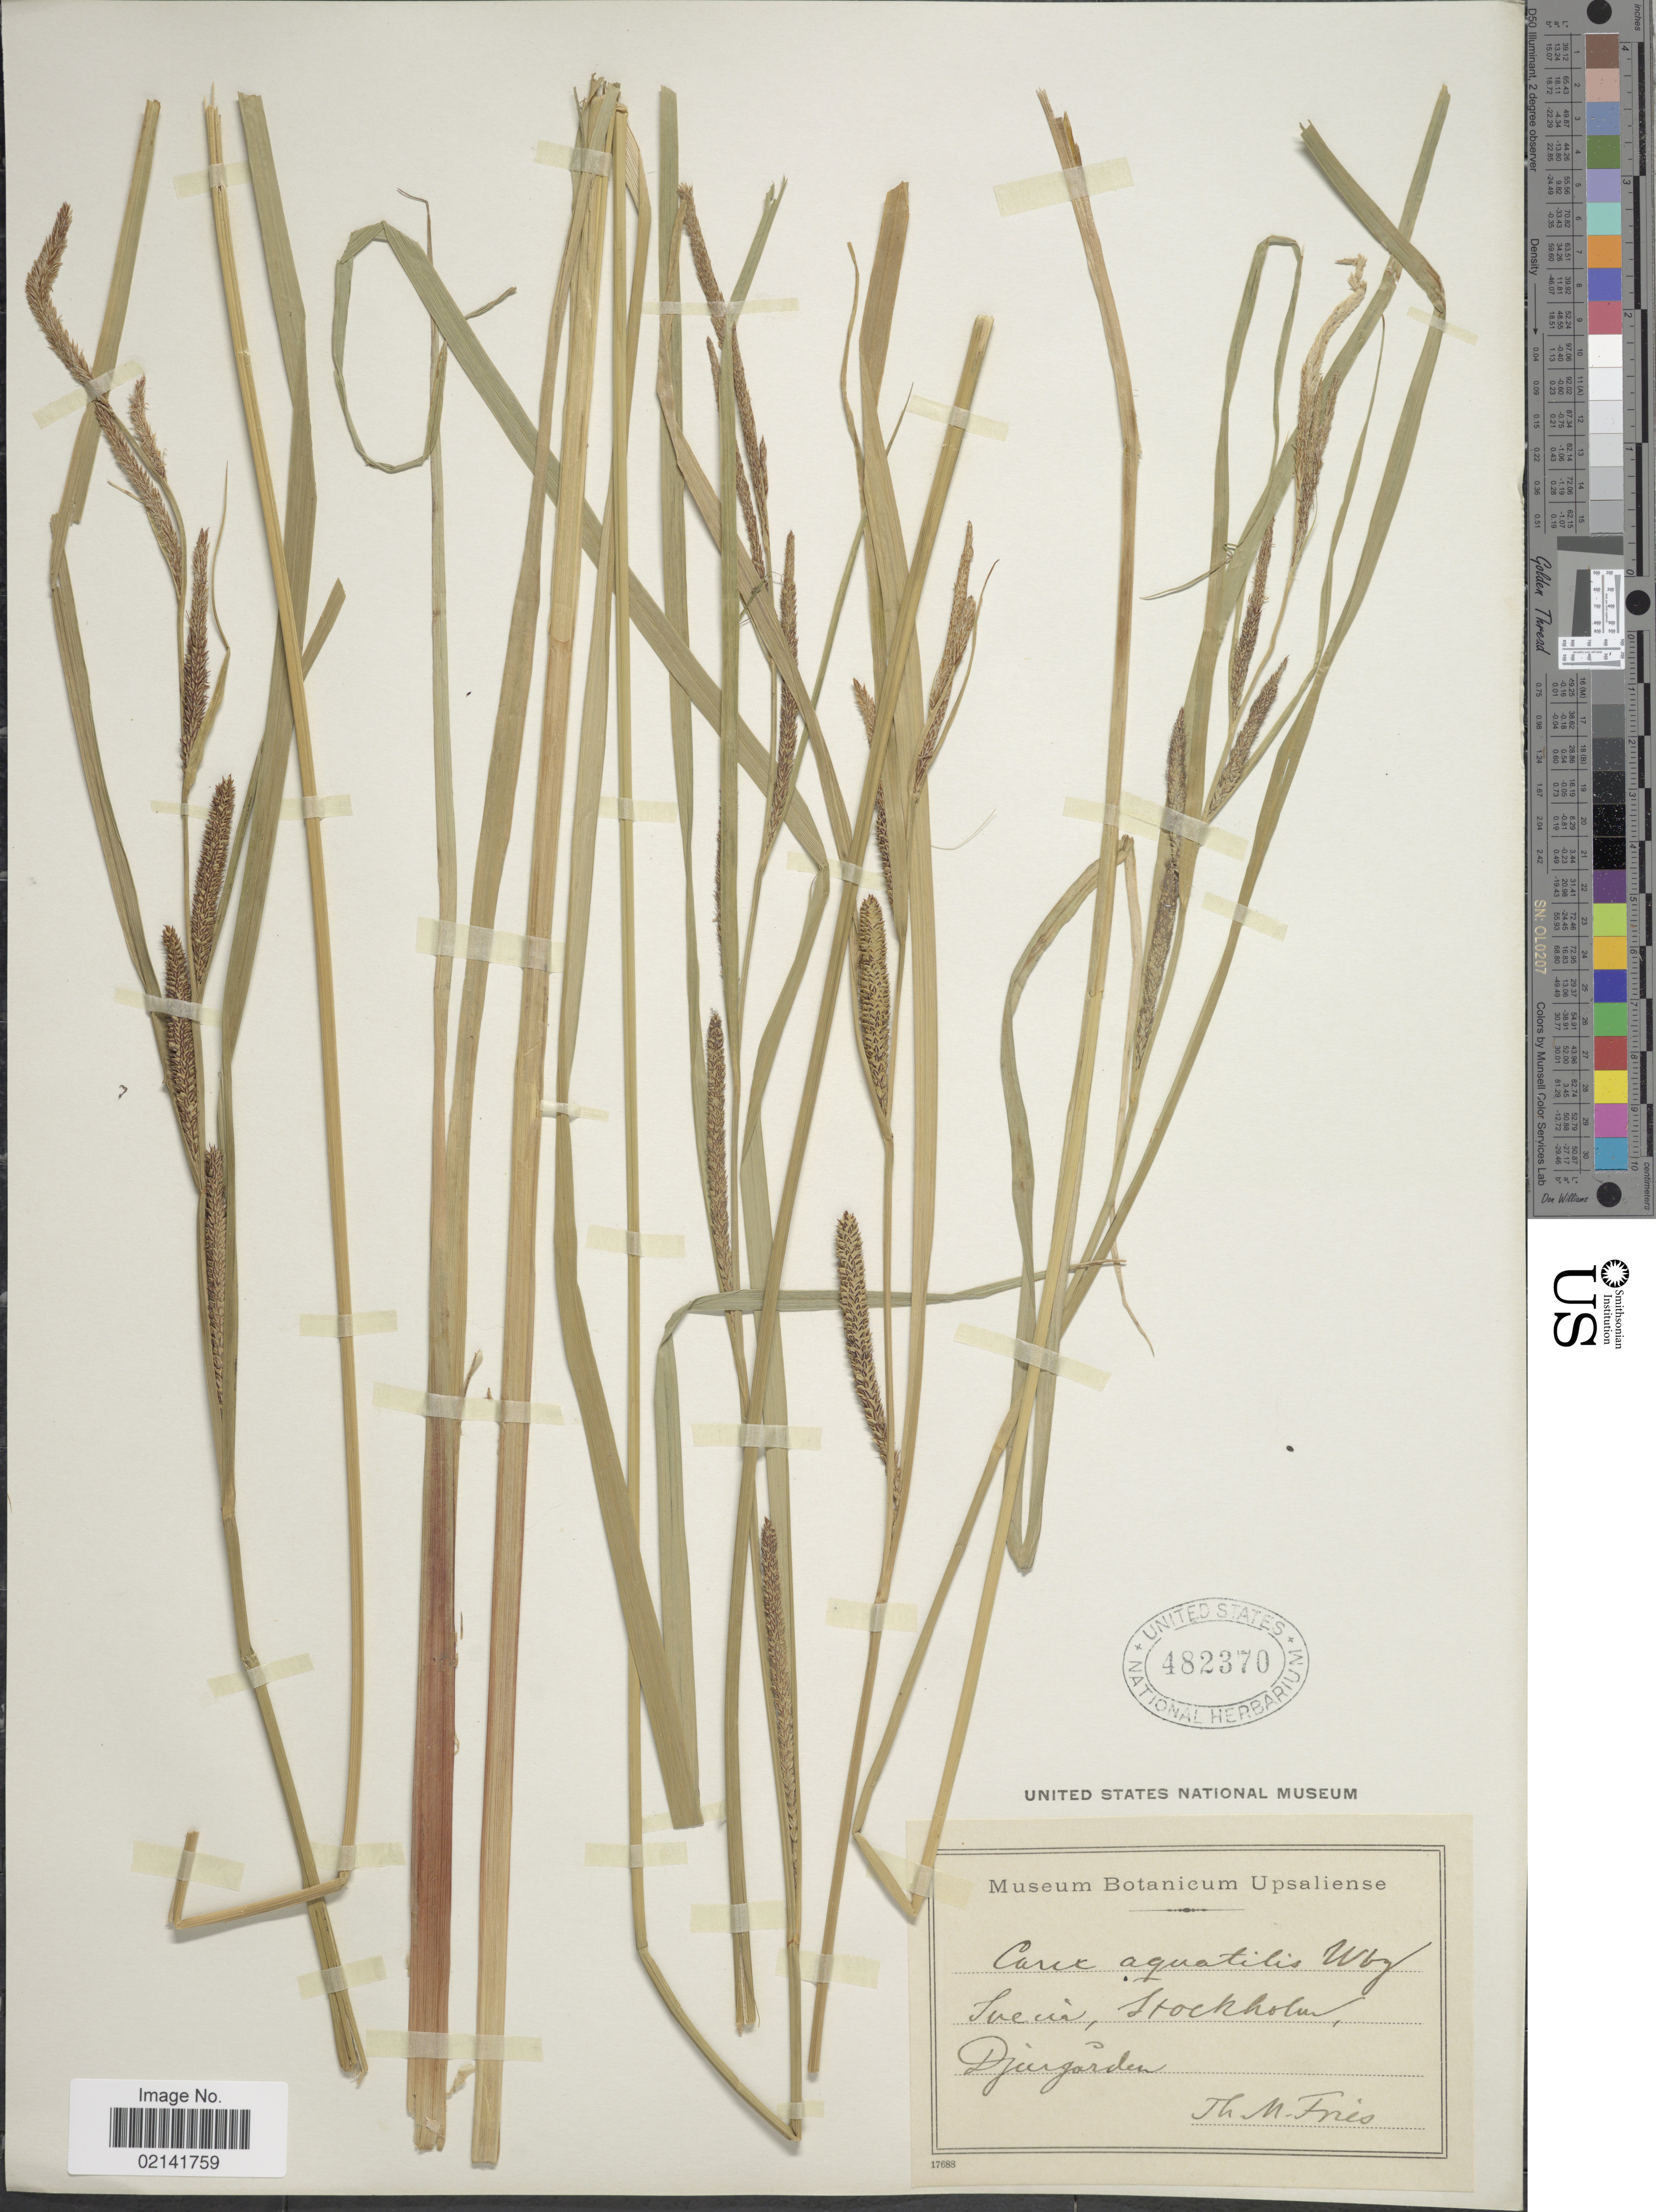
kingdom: Plantae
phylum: Tracheophyta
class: Liliopsida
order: Poales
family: Cyperaceae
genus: Carex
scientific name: Carex aquatilis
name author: Wahlenb.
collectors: T. Fries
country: Sweden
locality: Suecia, Stockholm, Djurgarden.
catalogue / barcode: US 482370